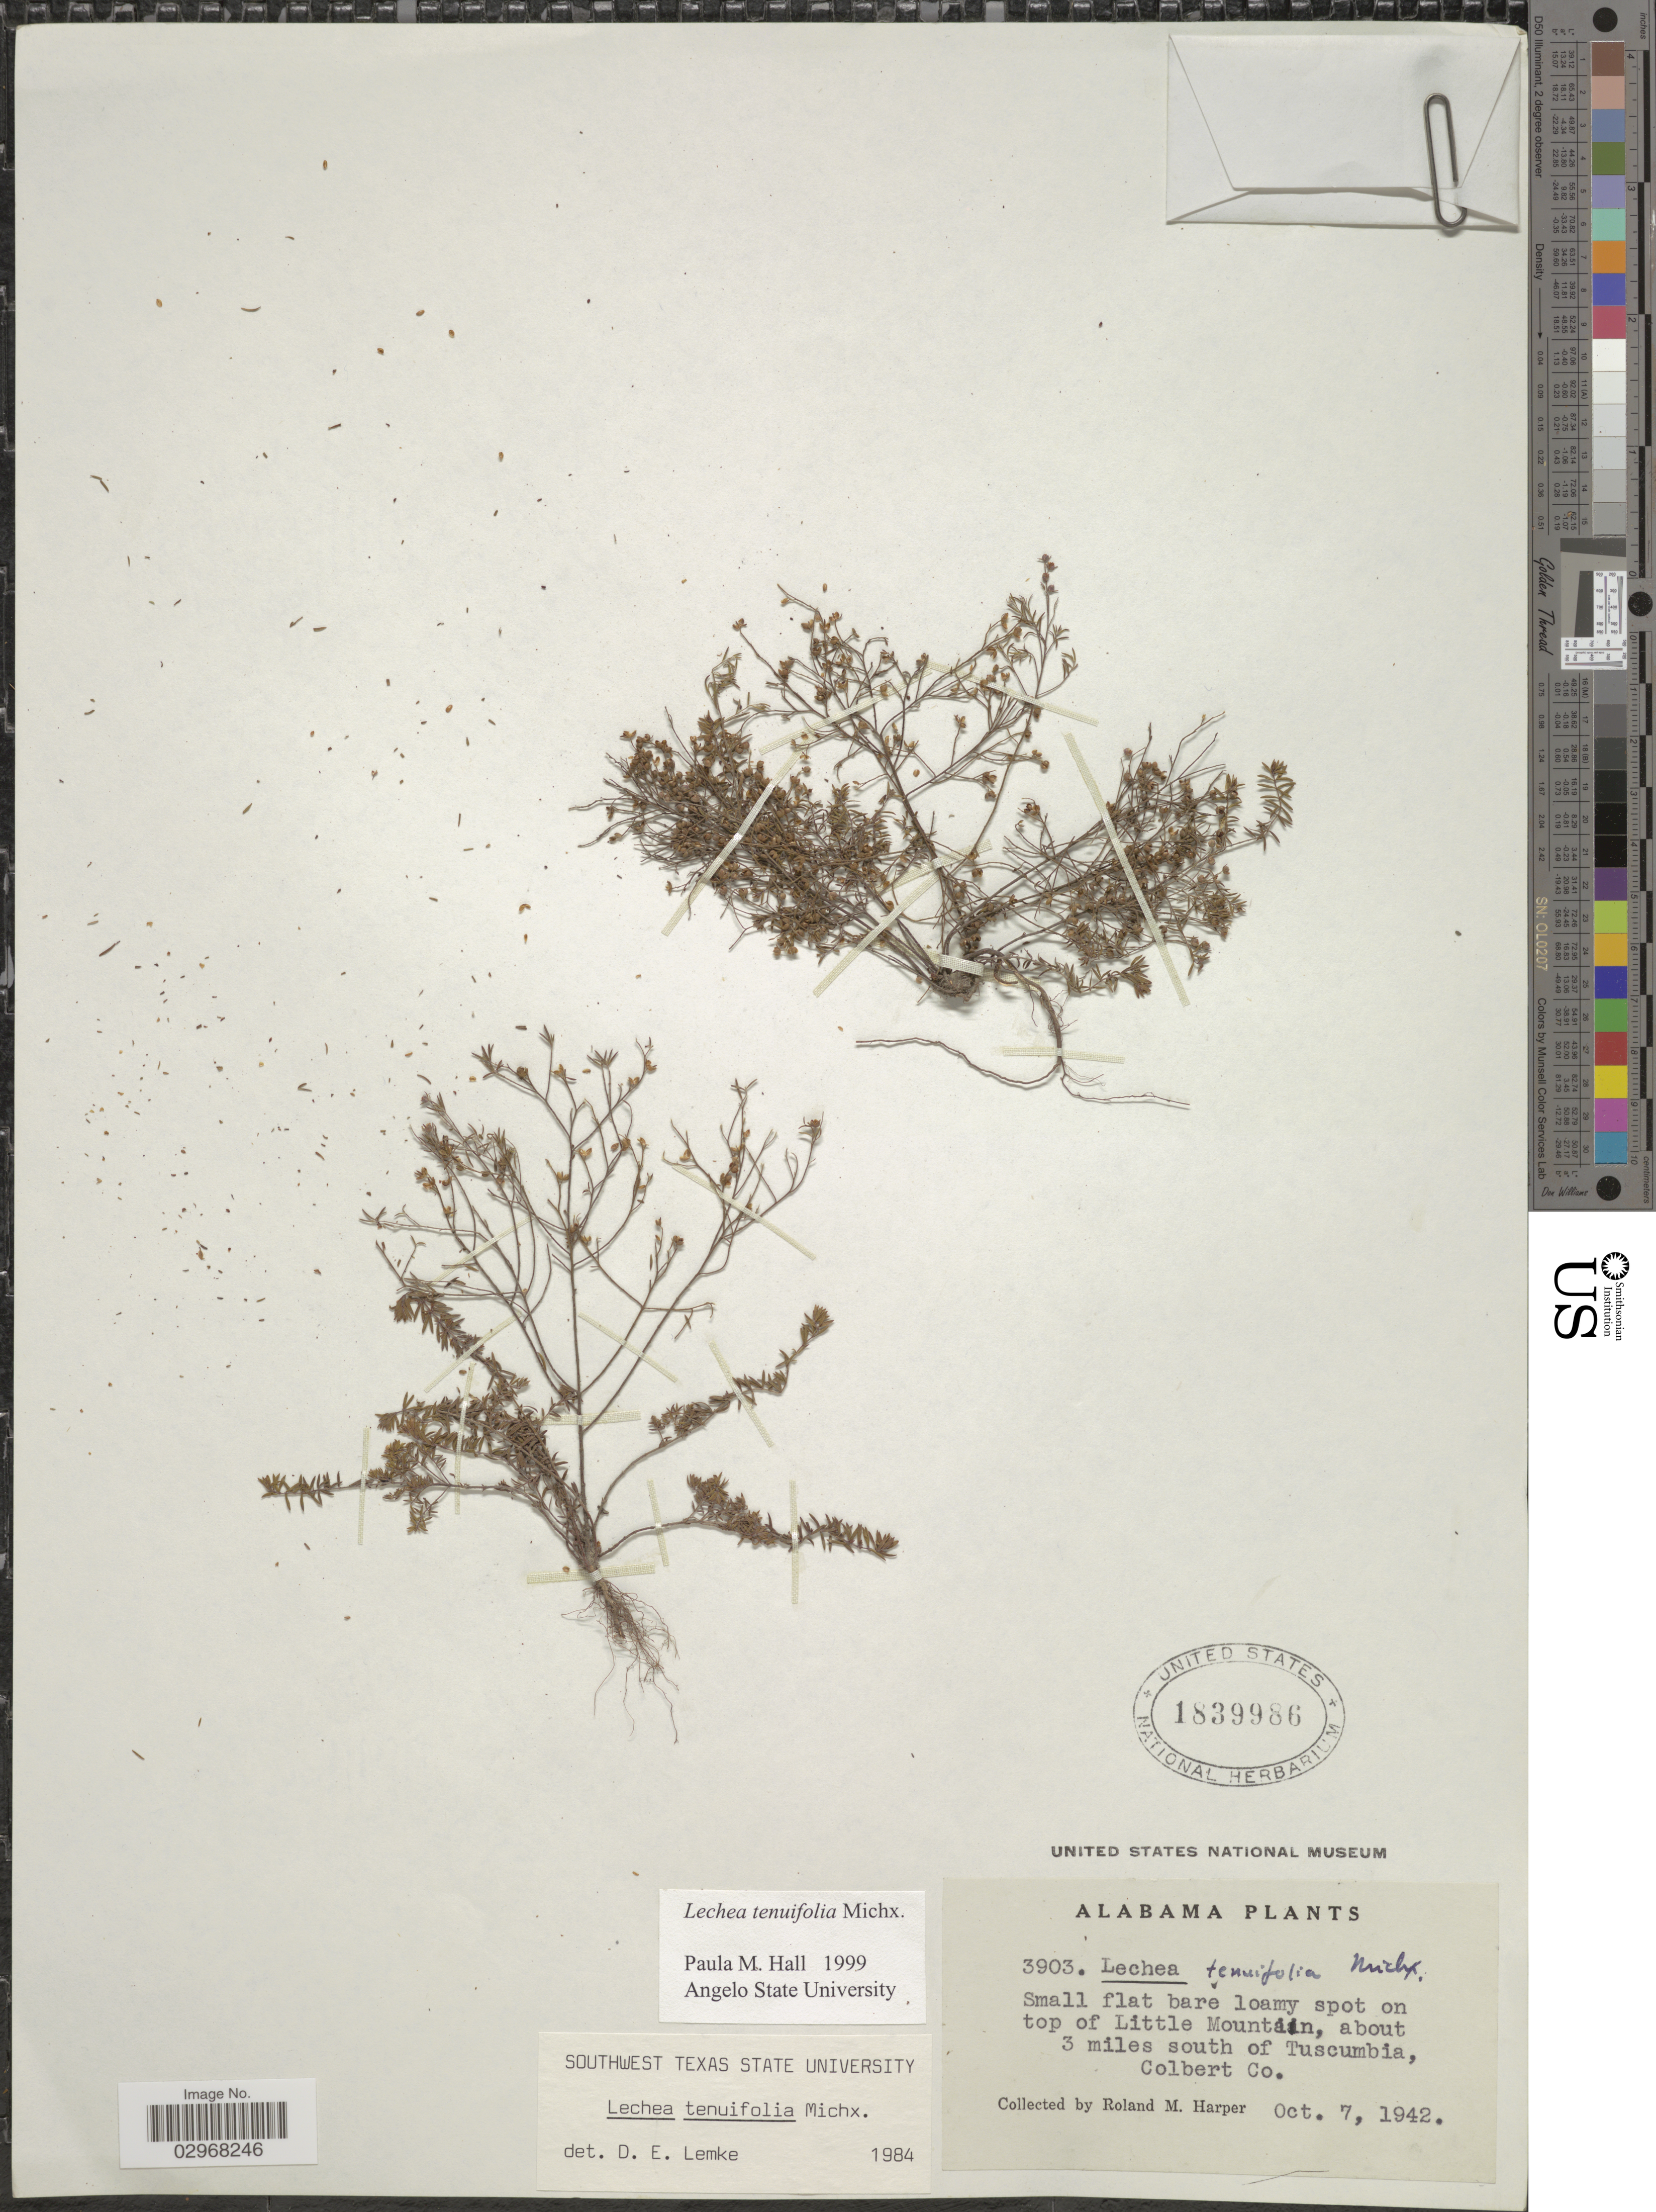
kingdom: Plantae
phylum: Tracheophyta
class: Magnoliopsida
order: Malvales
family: Cistaceae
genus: Lechea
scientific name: Lechea tenuifolia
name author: Michx.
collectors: R. M. Harper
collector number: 3903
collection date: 1942-10-07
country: United States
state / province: Alabama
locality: Small flat bare loamy spot on top of Little Mountain, about 3 miles south of Tuscumbia, Colbert Co.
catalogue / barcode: US 1839986